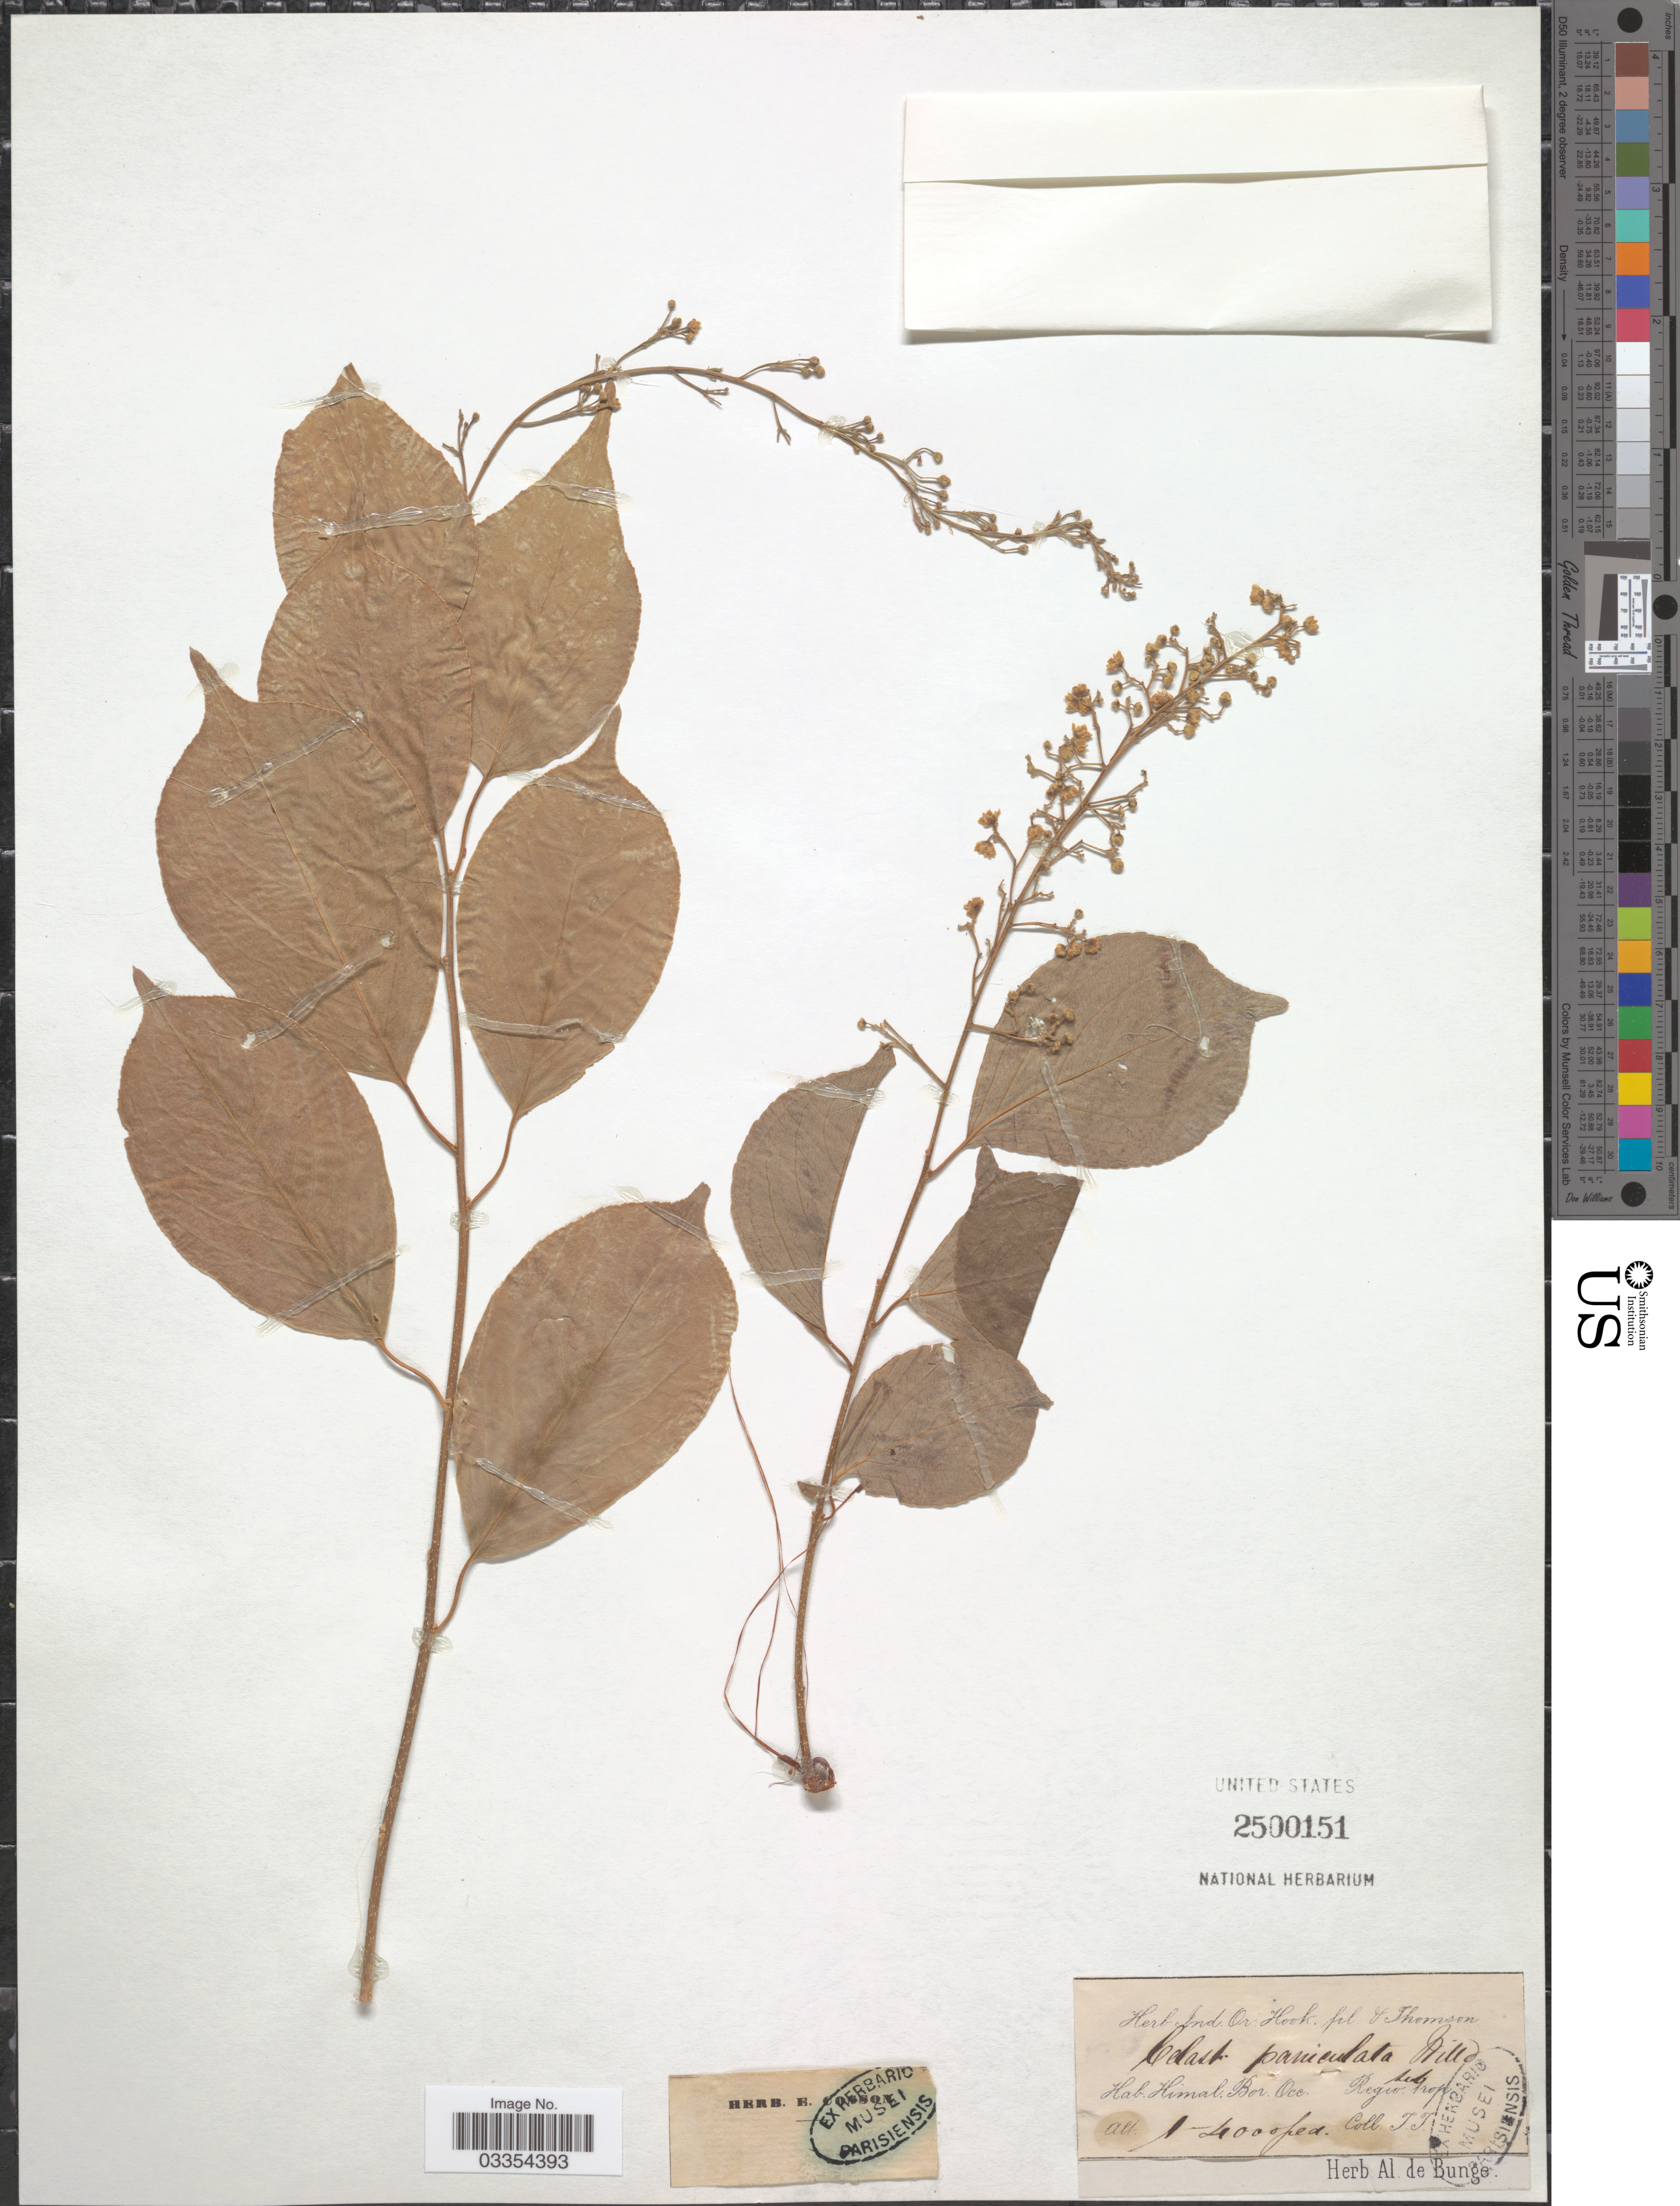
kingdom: Plantae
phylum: Tracheophyta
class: Magnoliopsida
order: Celastrales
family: Celastraceae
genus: Celastrus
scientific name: Celastrus paniculatus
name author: Willd.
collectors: T. Thomson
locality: Himal. Bor. Occ. Regio, trop.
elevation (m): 305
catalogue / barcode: US 2500151